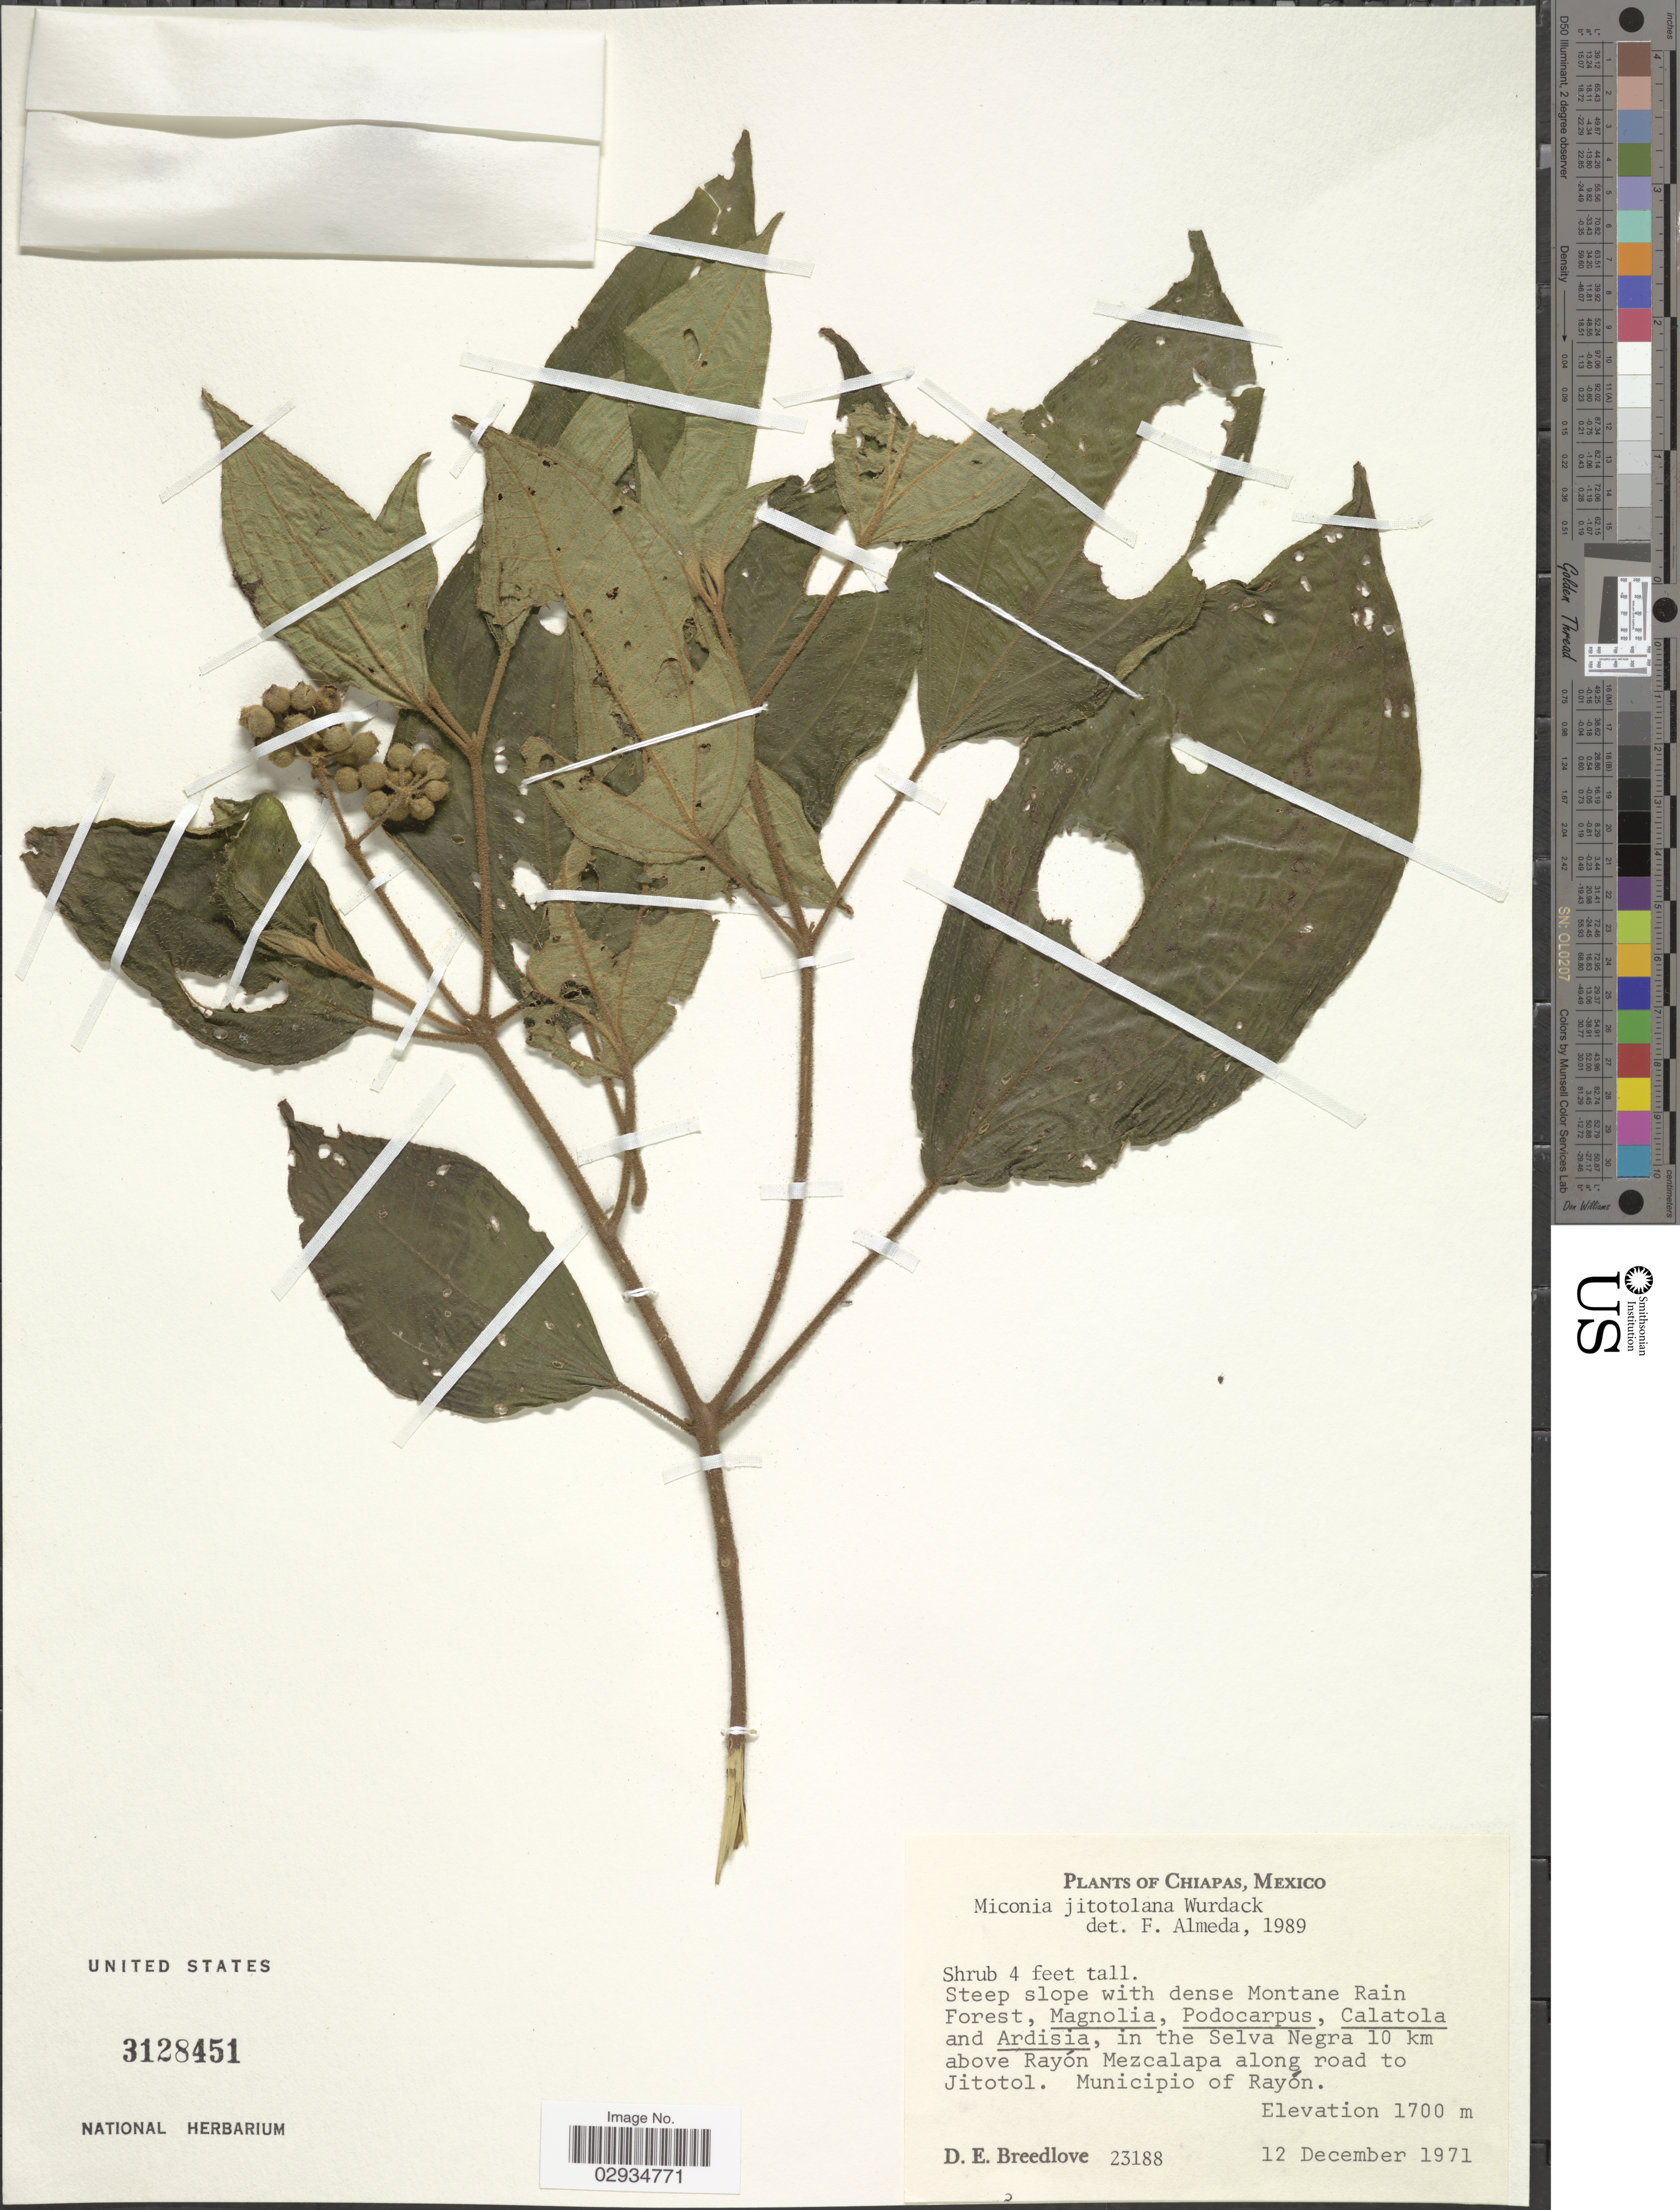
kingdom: Plantae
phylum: Tracheophyta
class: Magnoliopsida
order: Myrtales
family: Melastomataceae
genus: Miconia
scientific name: Miconia jitotolana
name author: Wurdack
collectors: D. E. Breedlove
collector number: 23188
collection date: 1971-12-12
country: Mexico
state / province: Chiapas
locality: In the Selva Negra 10 km above Rayón Mezcalapa along road to Jitotol. Municipio of Rayón.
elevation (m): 1700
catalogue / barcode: US 3128451